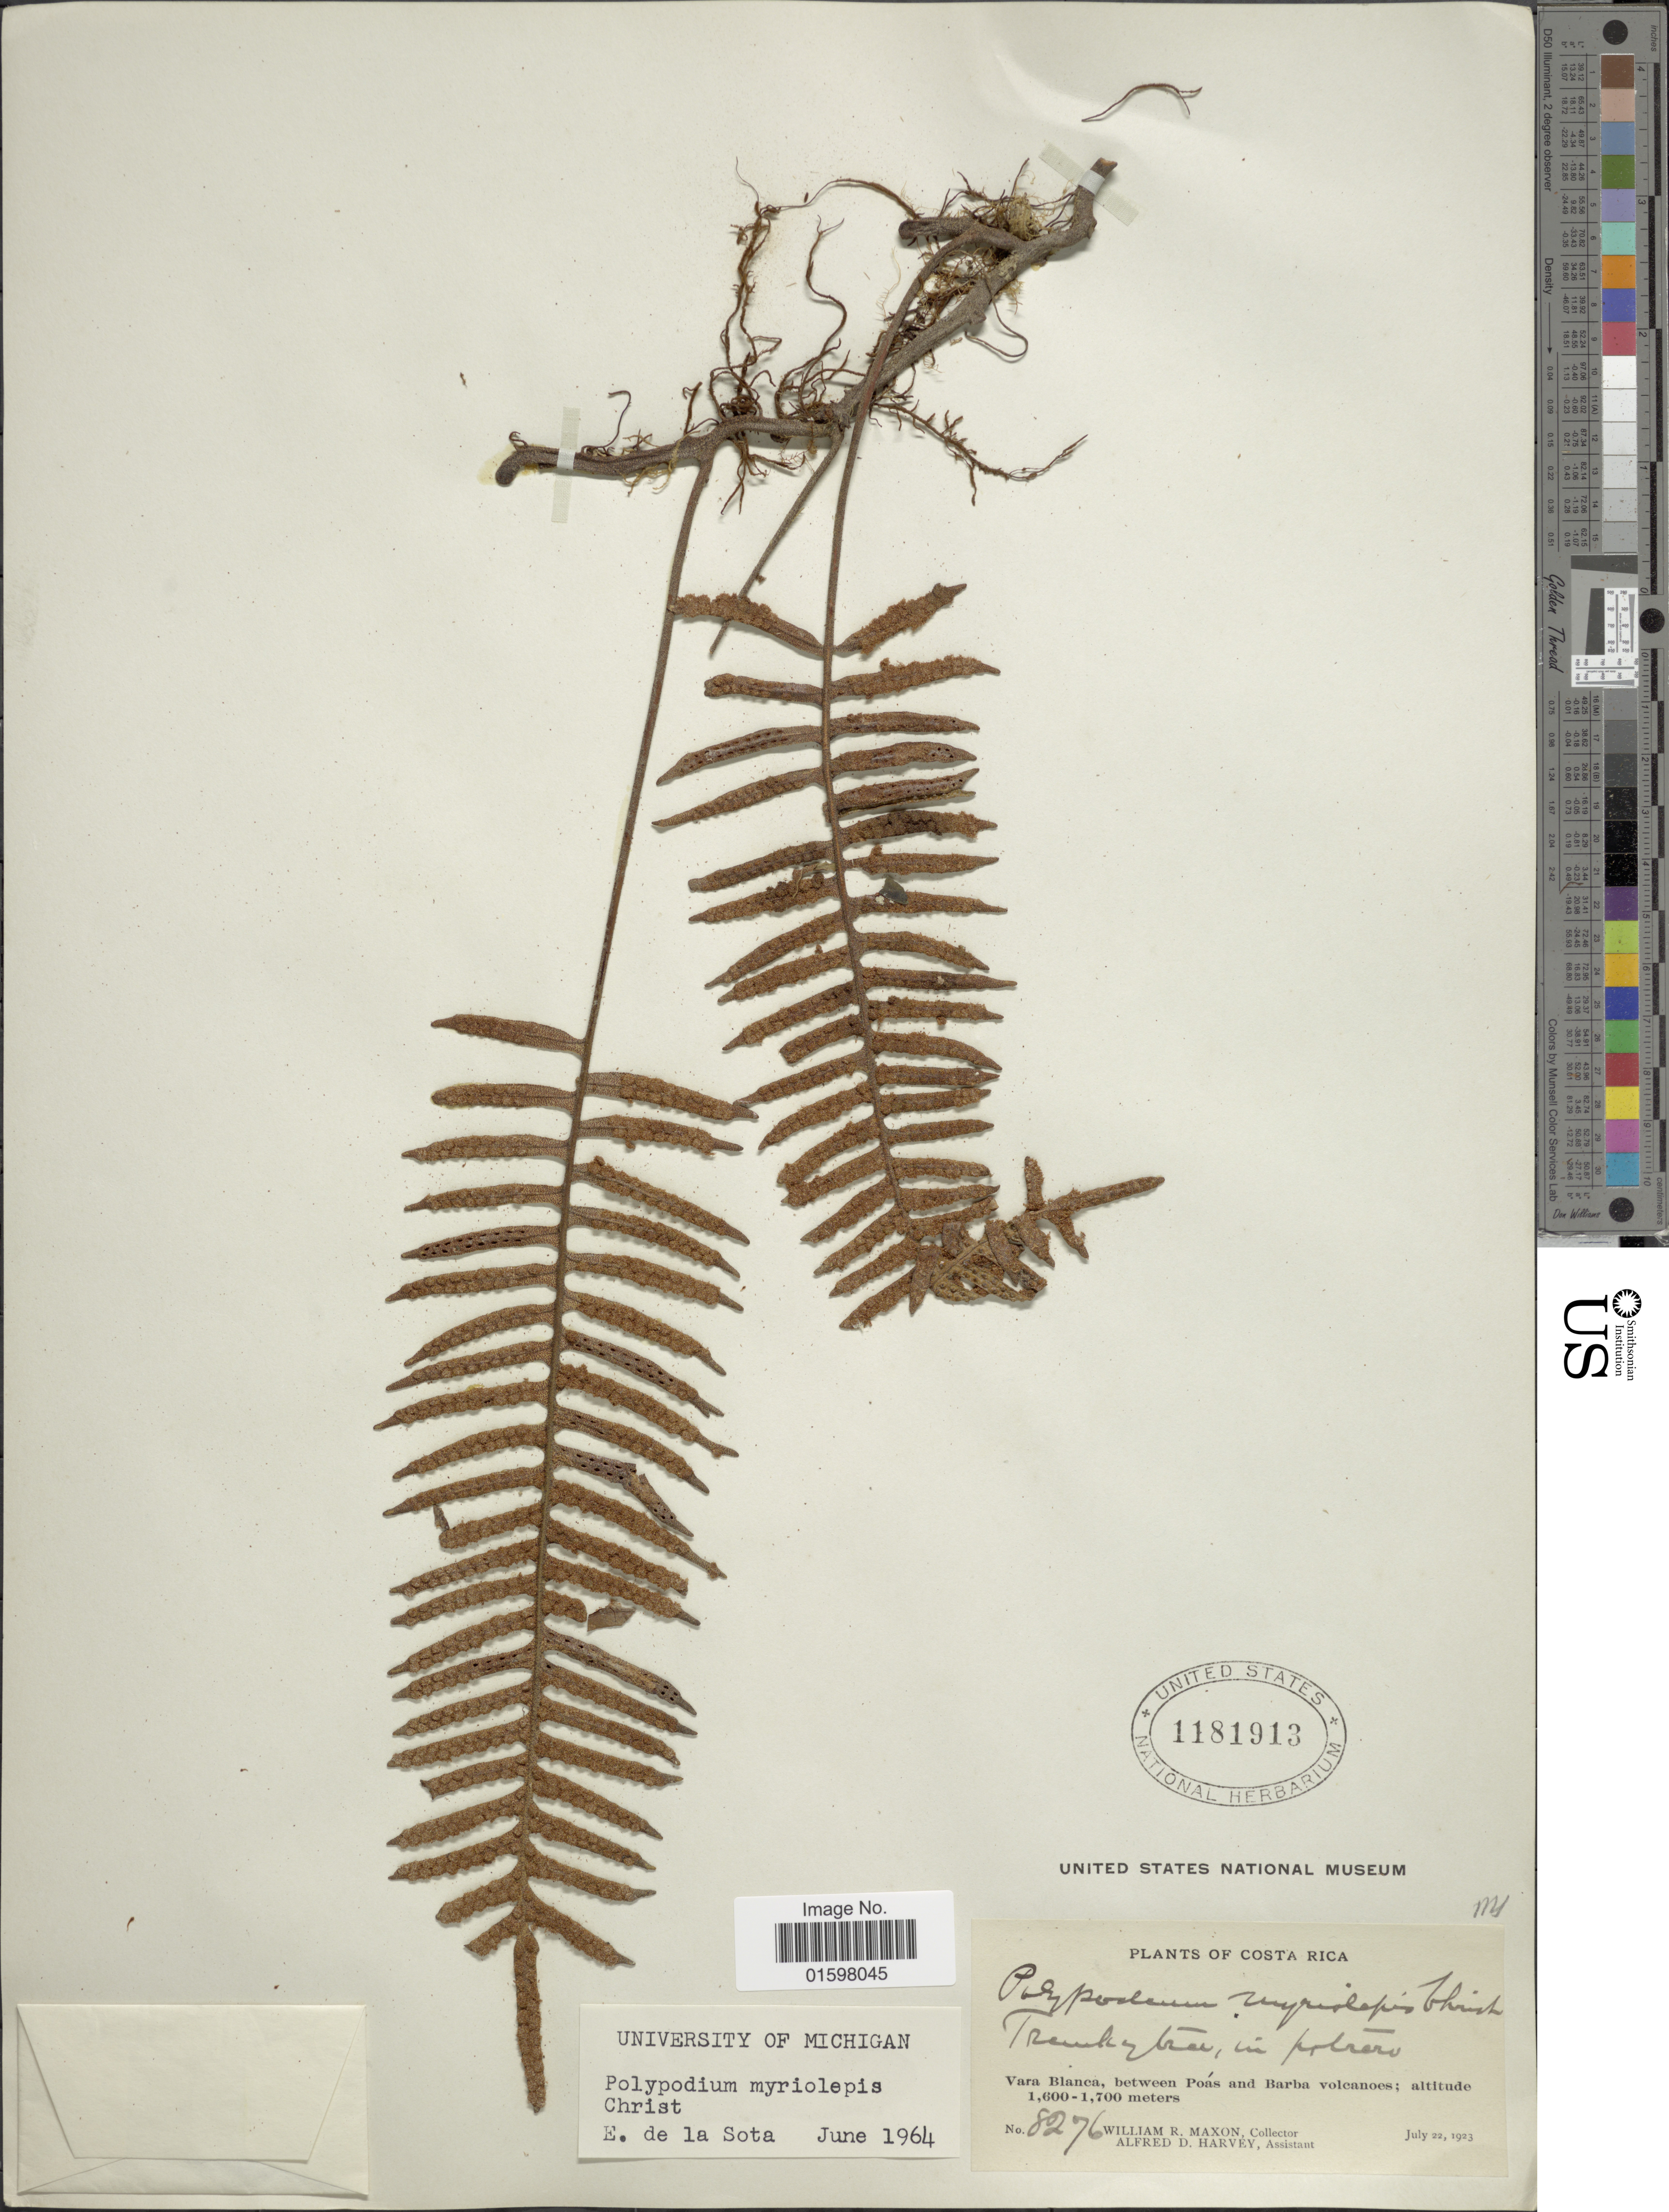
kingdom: Plantae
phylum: Tracheophyta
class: Polypodiopsida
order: Polypodiales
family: Polypodiaceae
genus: Pleopeltis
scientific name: Pleopeltis myriolepis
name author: (Christ) A.R. Sm. & Tejero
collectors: W. R. Maxon & A. D. Harvey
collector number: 8276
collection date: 1923-07-22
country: Costa Rica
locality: Vara Blanca, between Poás and Barba volcanoes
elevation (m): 1600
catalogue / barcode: US 1181913